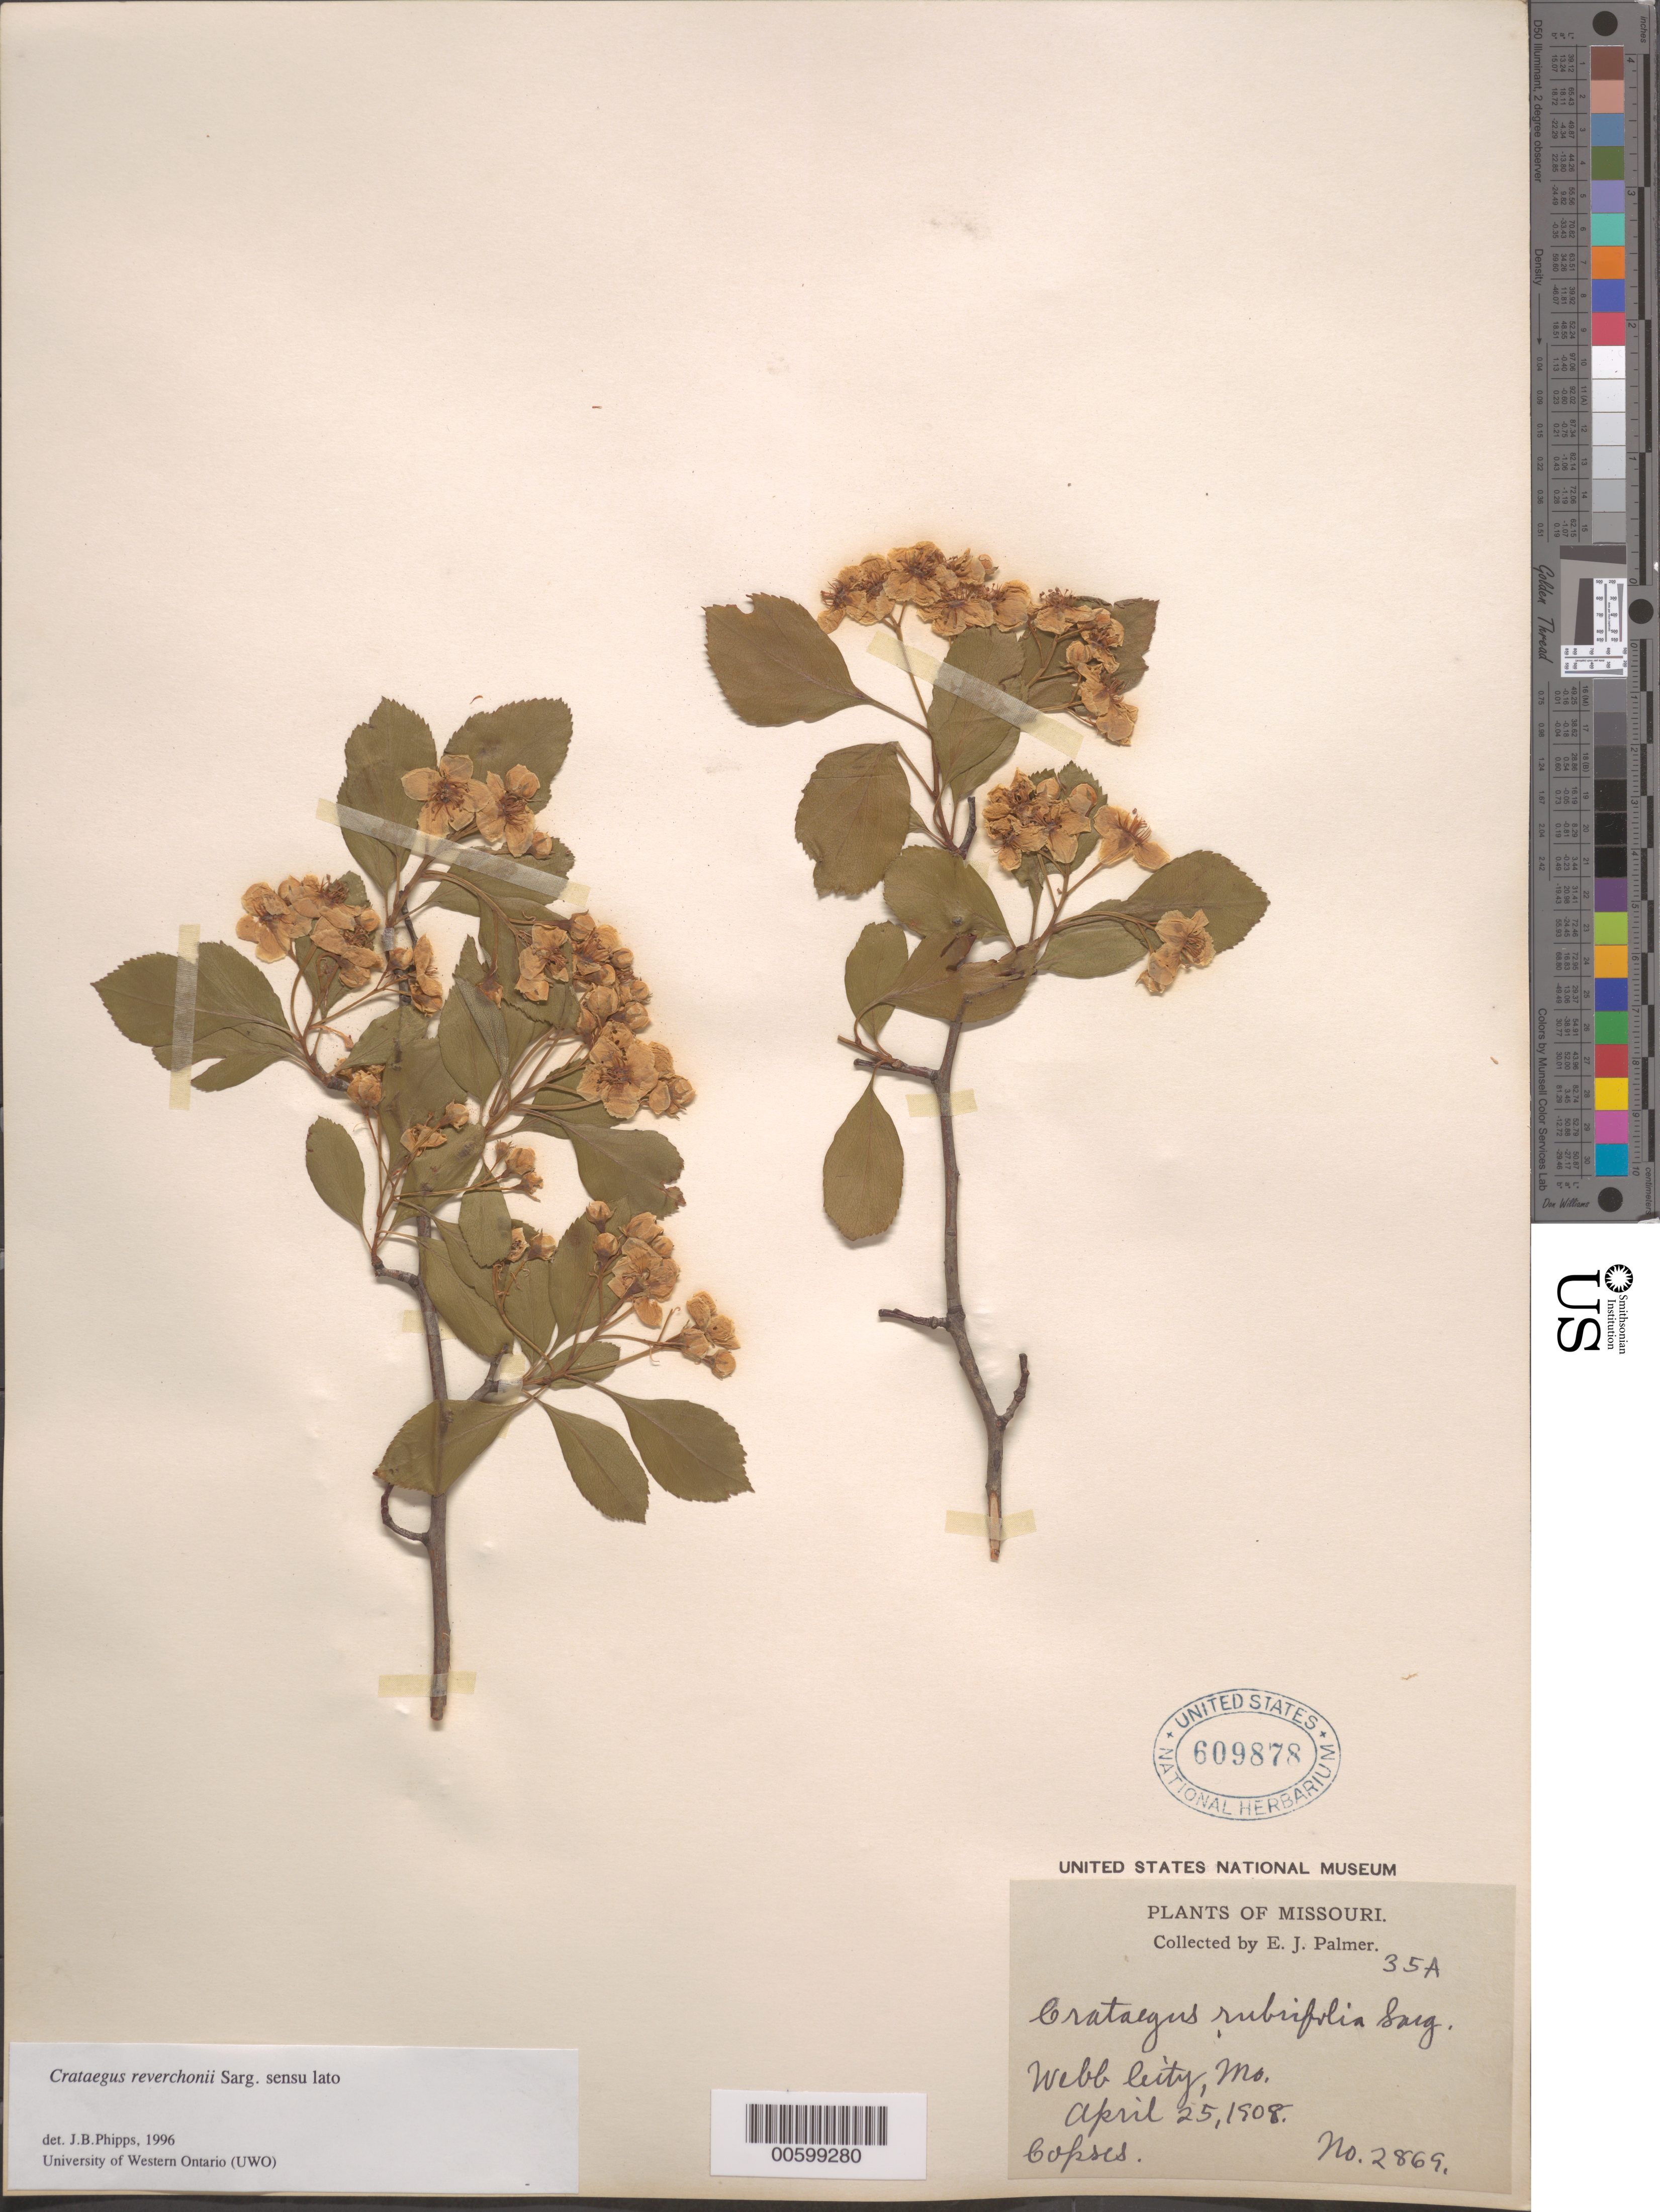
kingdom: Plantae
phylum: Tracheophyta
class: Magnoliopsida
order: Rosales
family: Rosaceae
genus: Crataegus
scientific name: Crataegus reverchonii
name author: Sarg.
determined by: Phipps, James B., (UWO), University of Western Ontario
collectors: E. J. Palmer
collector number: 2869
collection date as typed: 25 Apr 1908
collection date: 1908-04-25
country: United States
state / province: Missouri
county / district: Jasper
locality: Webb City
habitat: Copses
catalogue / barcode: US 609878